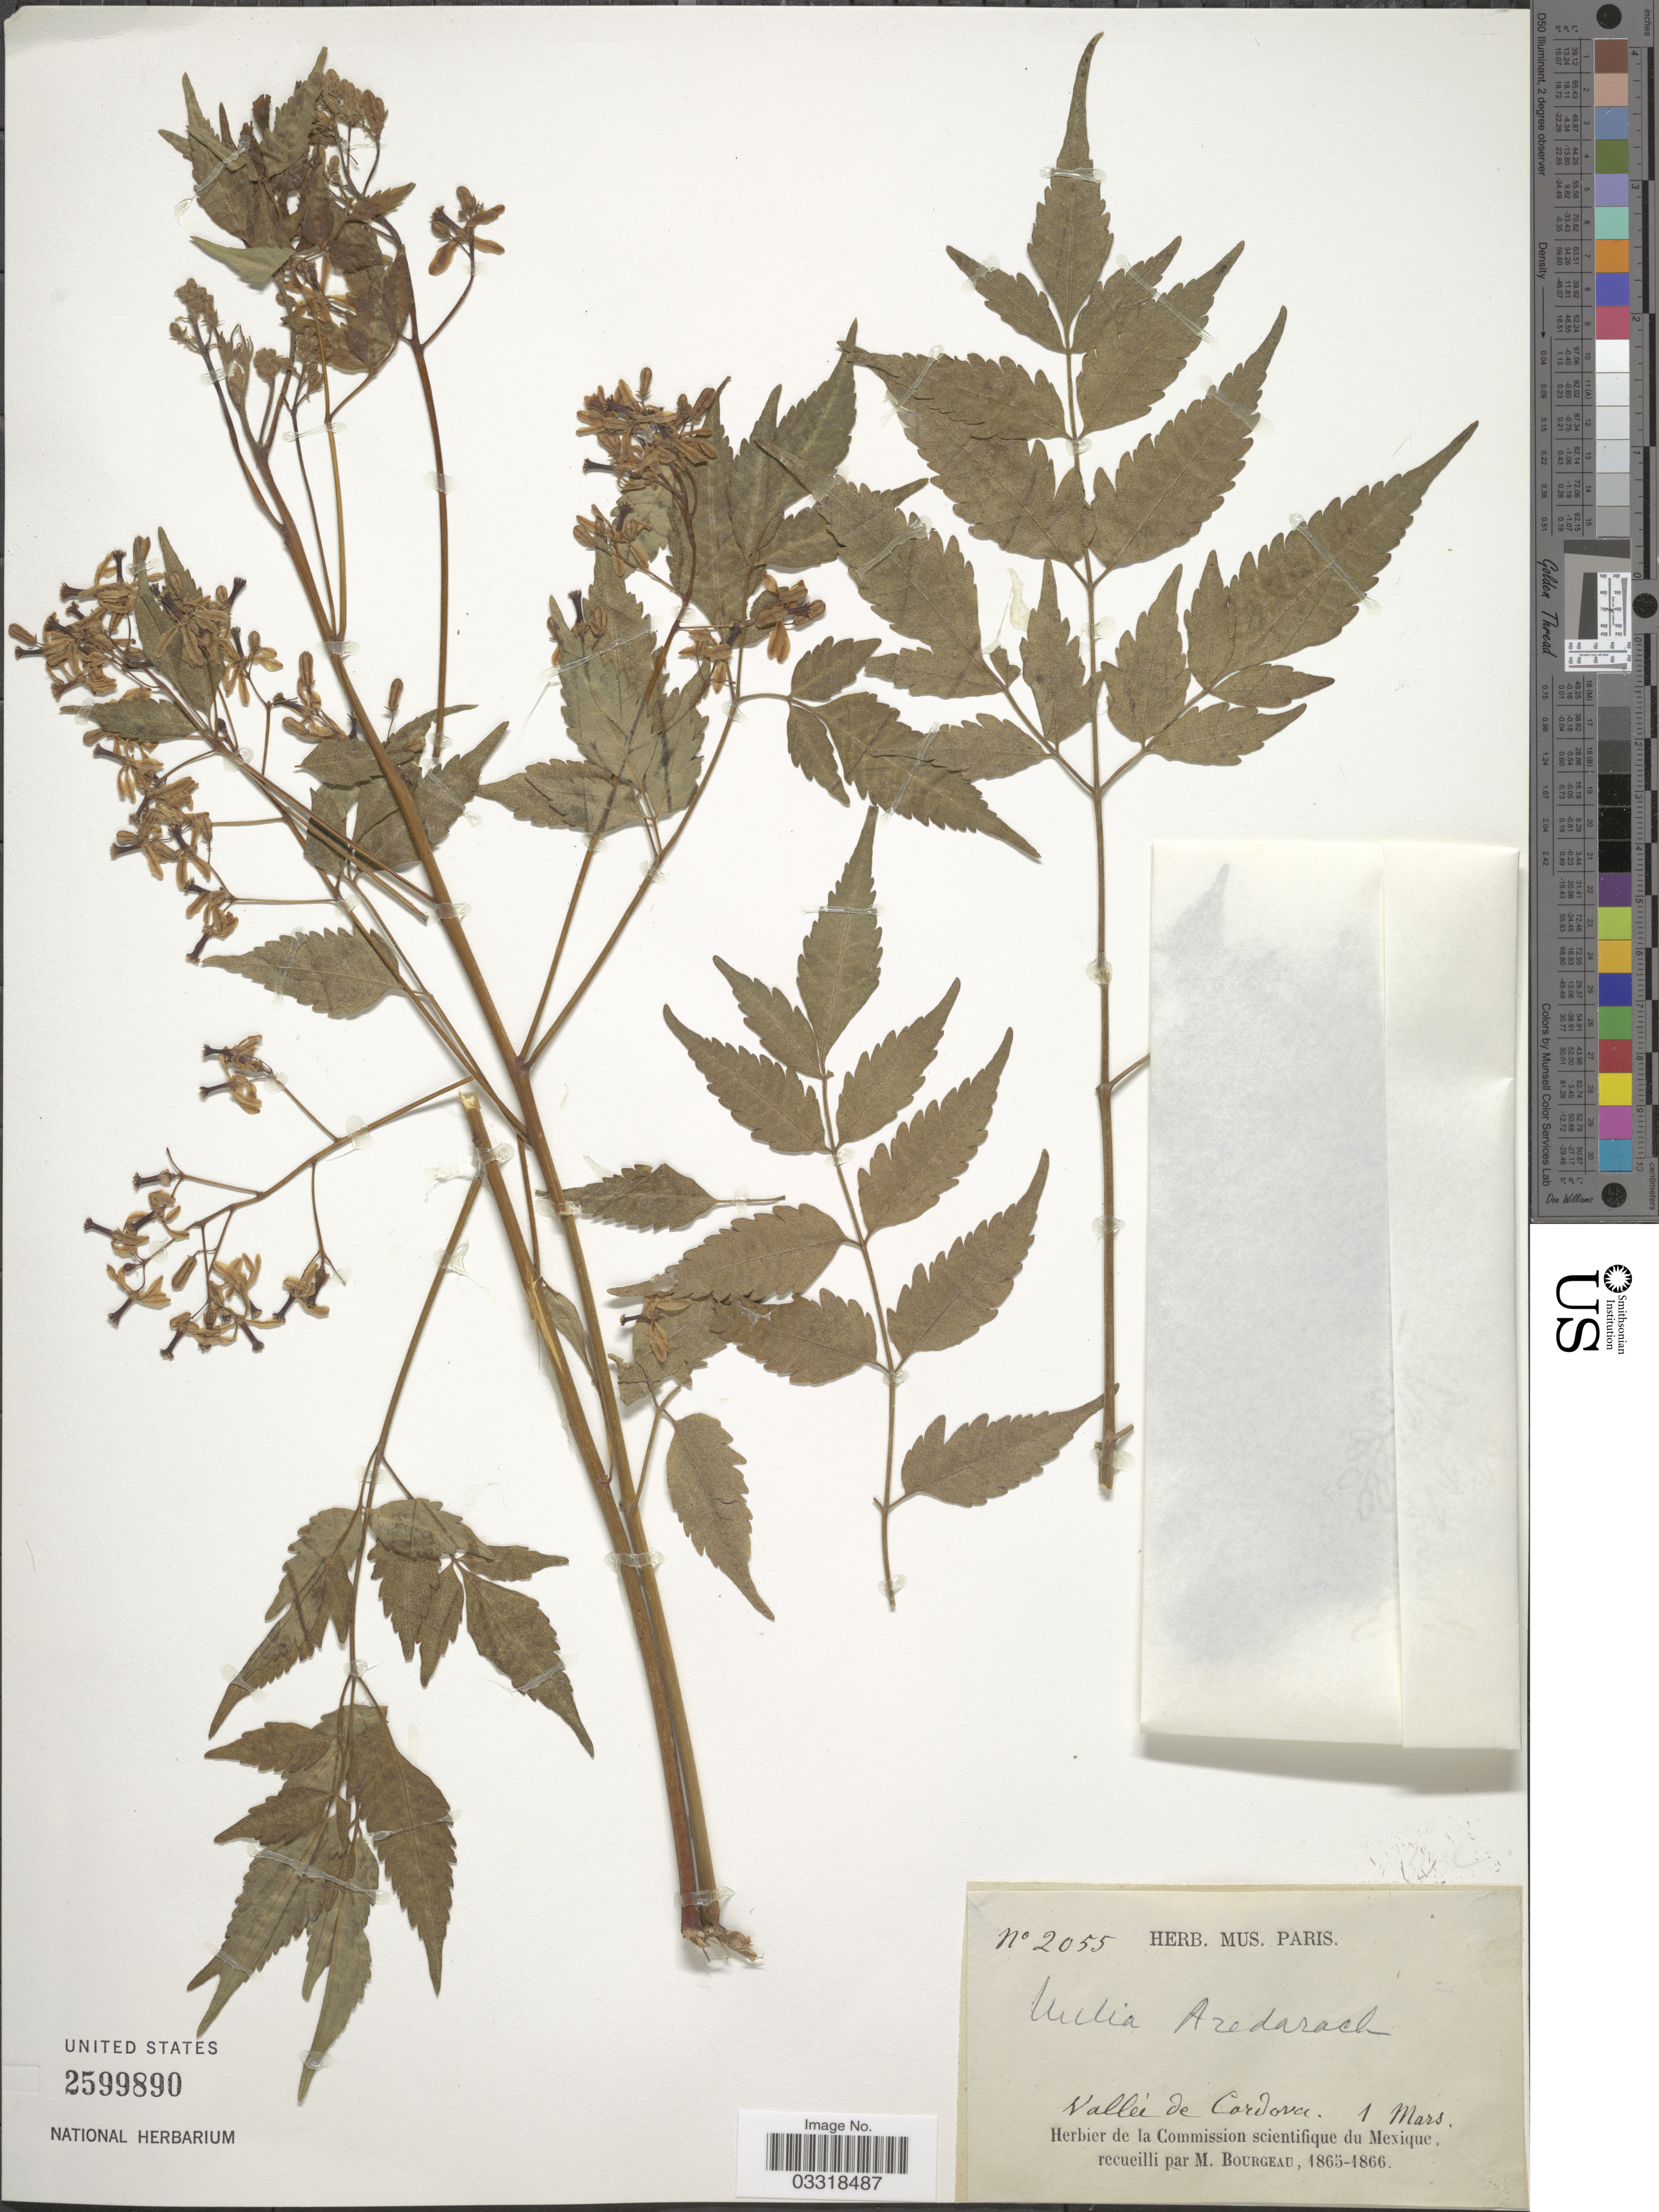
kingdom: Plantae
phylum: Tracheophyta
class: Magnoliopsida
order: Sapindales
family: Meliaceae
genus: Melia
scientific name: Melia azedarach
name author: L.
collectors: M. Bourgeau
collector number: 2055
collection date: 1865-03-01/1866-03-01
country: Colombia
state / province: Córdoba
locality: Valleé de Cordova.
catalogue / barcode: US 2599890